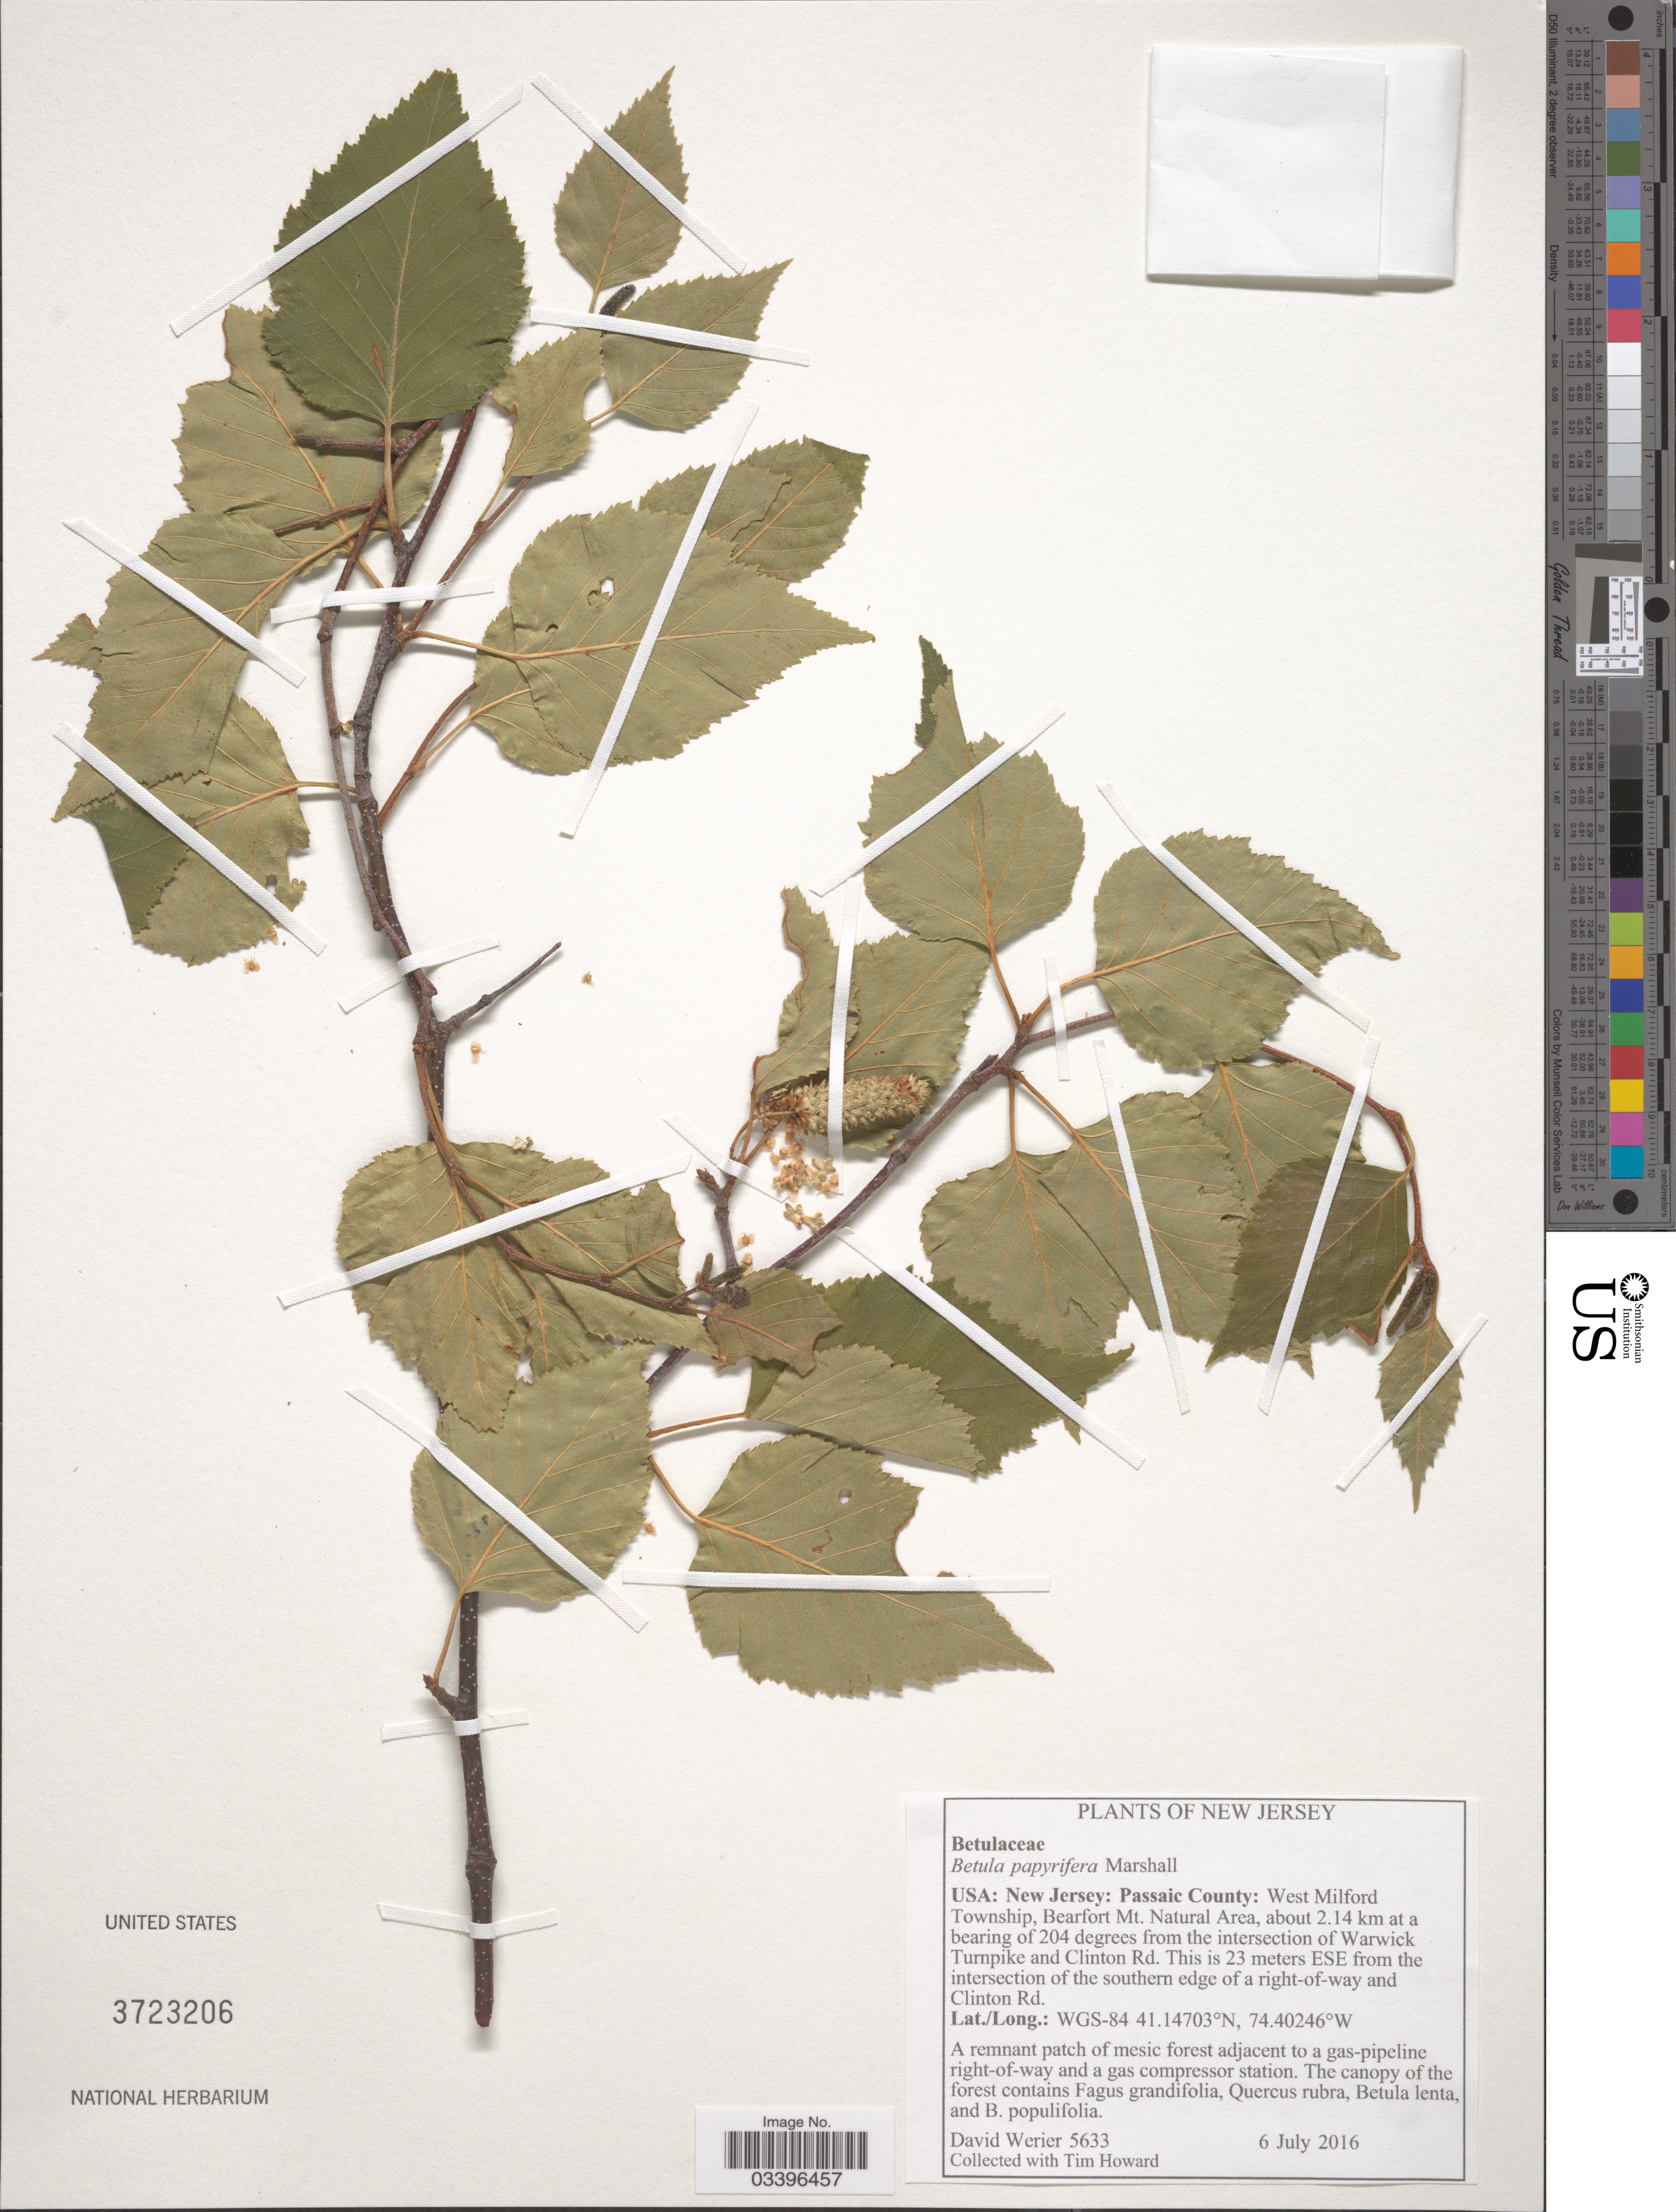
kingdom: Plantae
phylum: Tracheophyta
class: Magnoliopsida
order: Fagales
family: Betulaceae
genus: Betula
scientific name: Betula papyrifera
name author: Marshall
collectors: D. Werier & T. G. Howard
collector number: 5633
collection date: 2016-07-06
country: United States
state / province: New Jersey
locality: USA: Passaic County: West Milford Township, Bearfort Mt. Natural Area, about 2.14 km at a bearing of 204 degrees from the intersection of Warwick Turnpike and Clinton Rd. This is 23 meters ESE from the intersection of the southern edge of a right-of-way and Clinton Rd. WGS-84.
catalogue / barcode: US 3723206